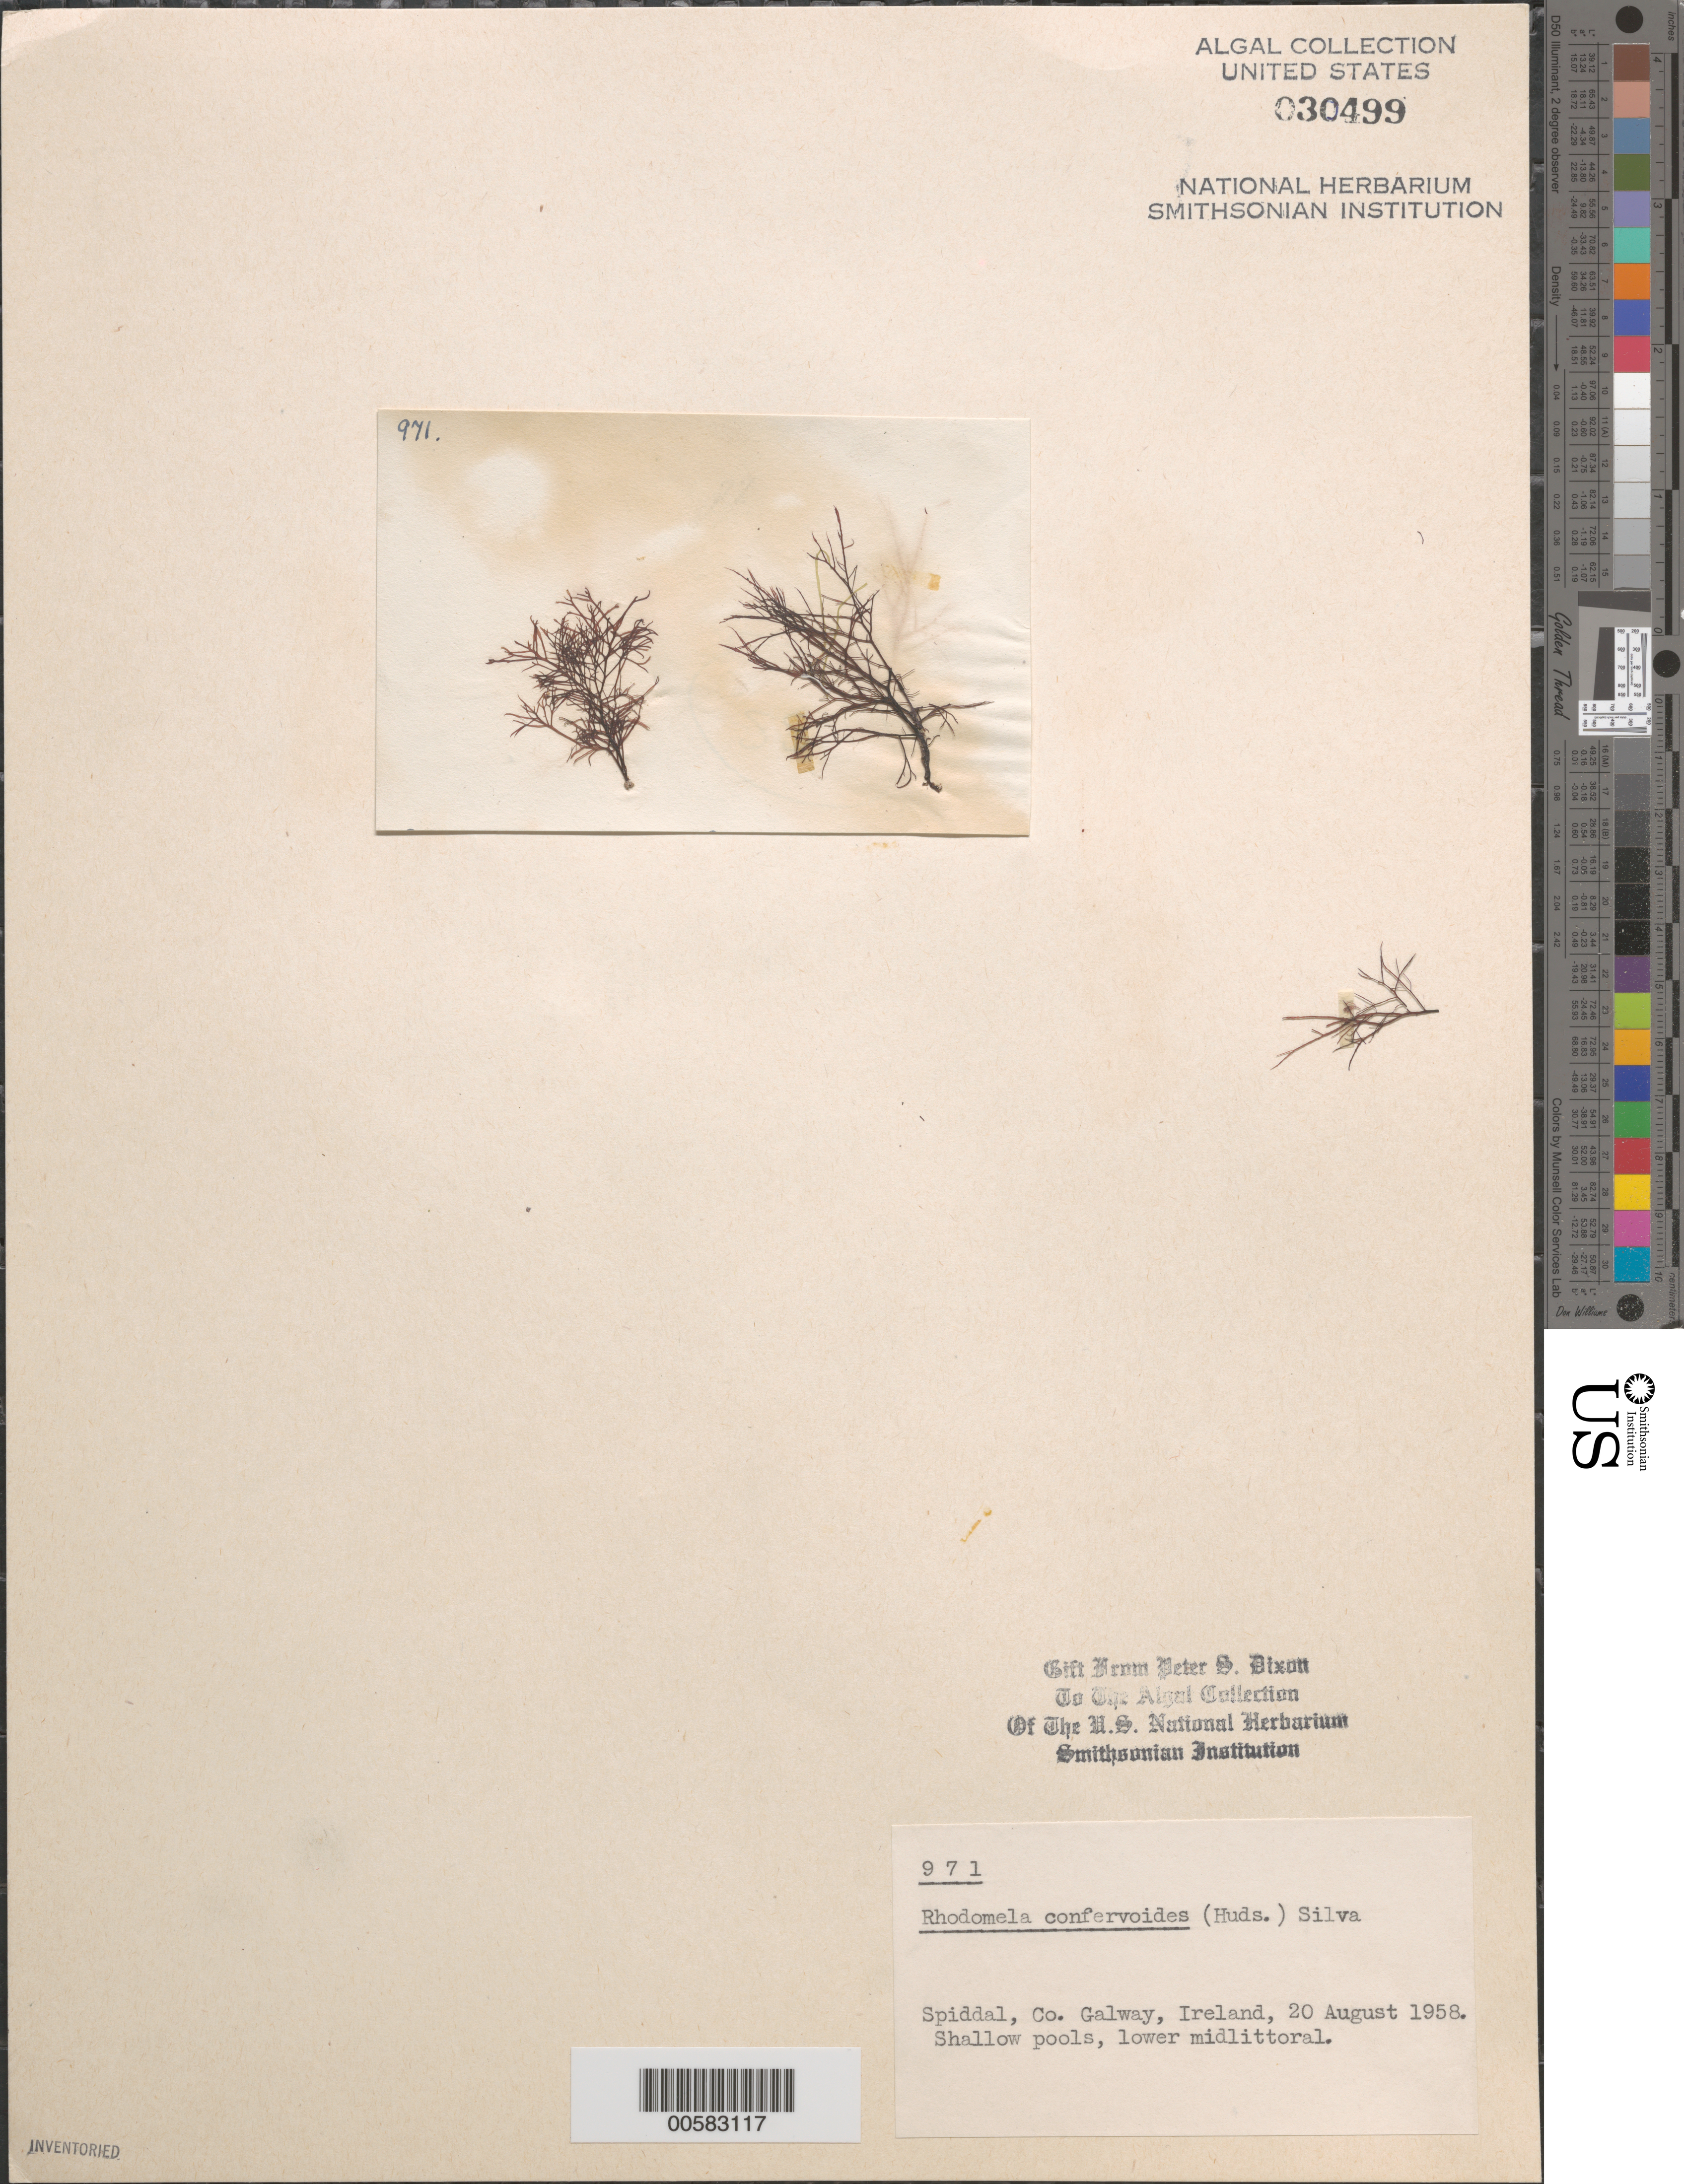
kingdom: Plantae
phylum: Rhodophyta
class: Florideophyceae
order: Ceramiales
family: Rhodomelaceae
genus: Rhodomela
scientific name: Rhodomela confervoides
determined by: Dixon, P. S.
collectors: P. S. Dixon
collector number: PSD 971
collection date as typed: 20 Aug 1958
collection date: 1958-08-20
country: Ireland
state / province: Connaught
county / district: Galway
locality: Spiddal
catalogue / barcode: US 30499